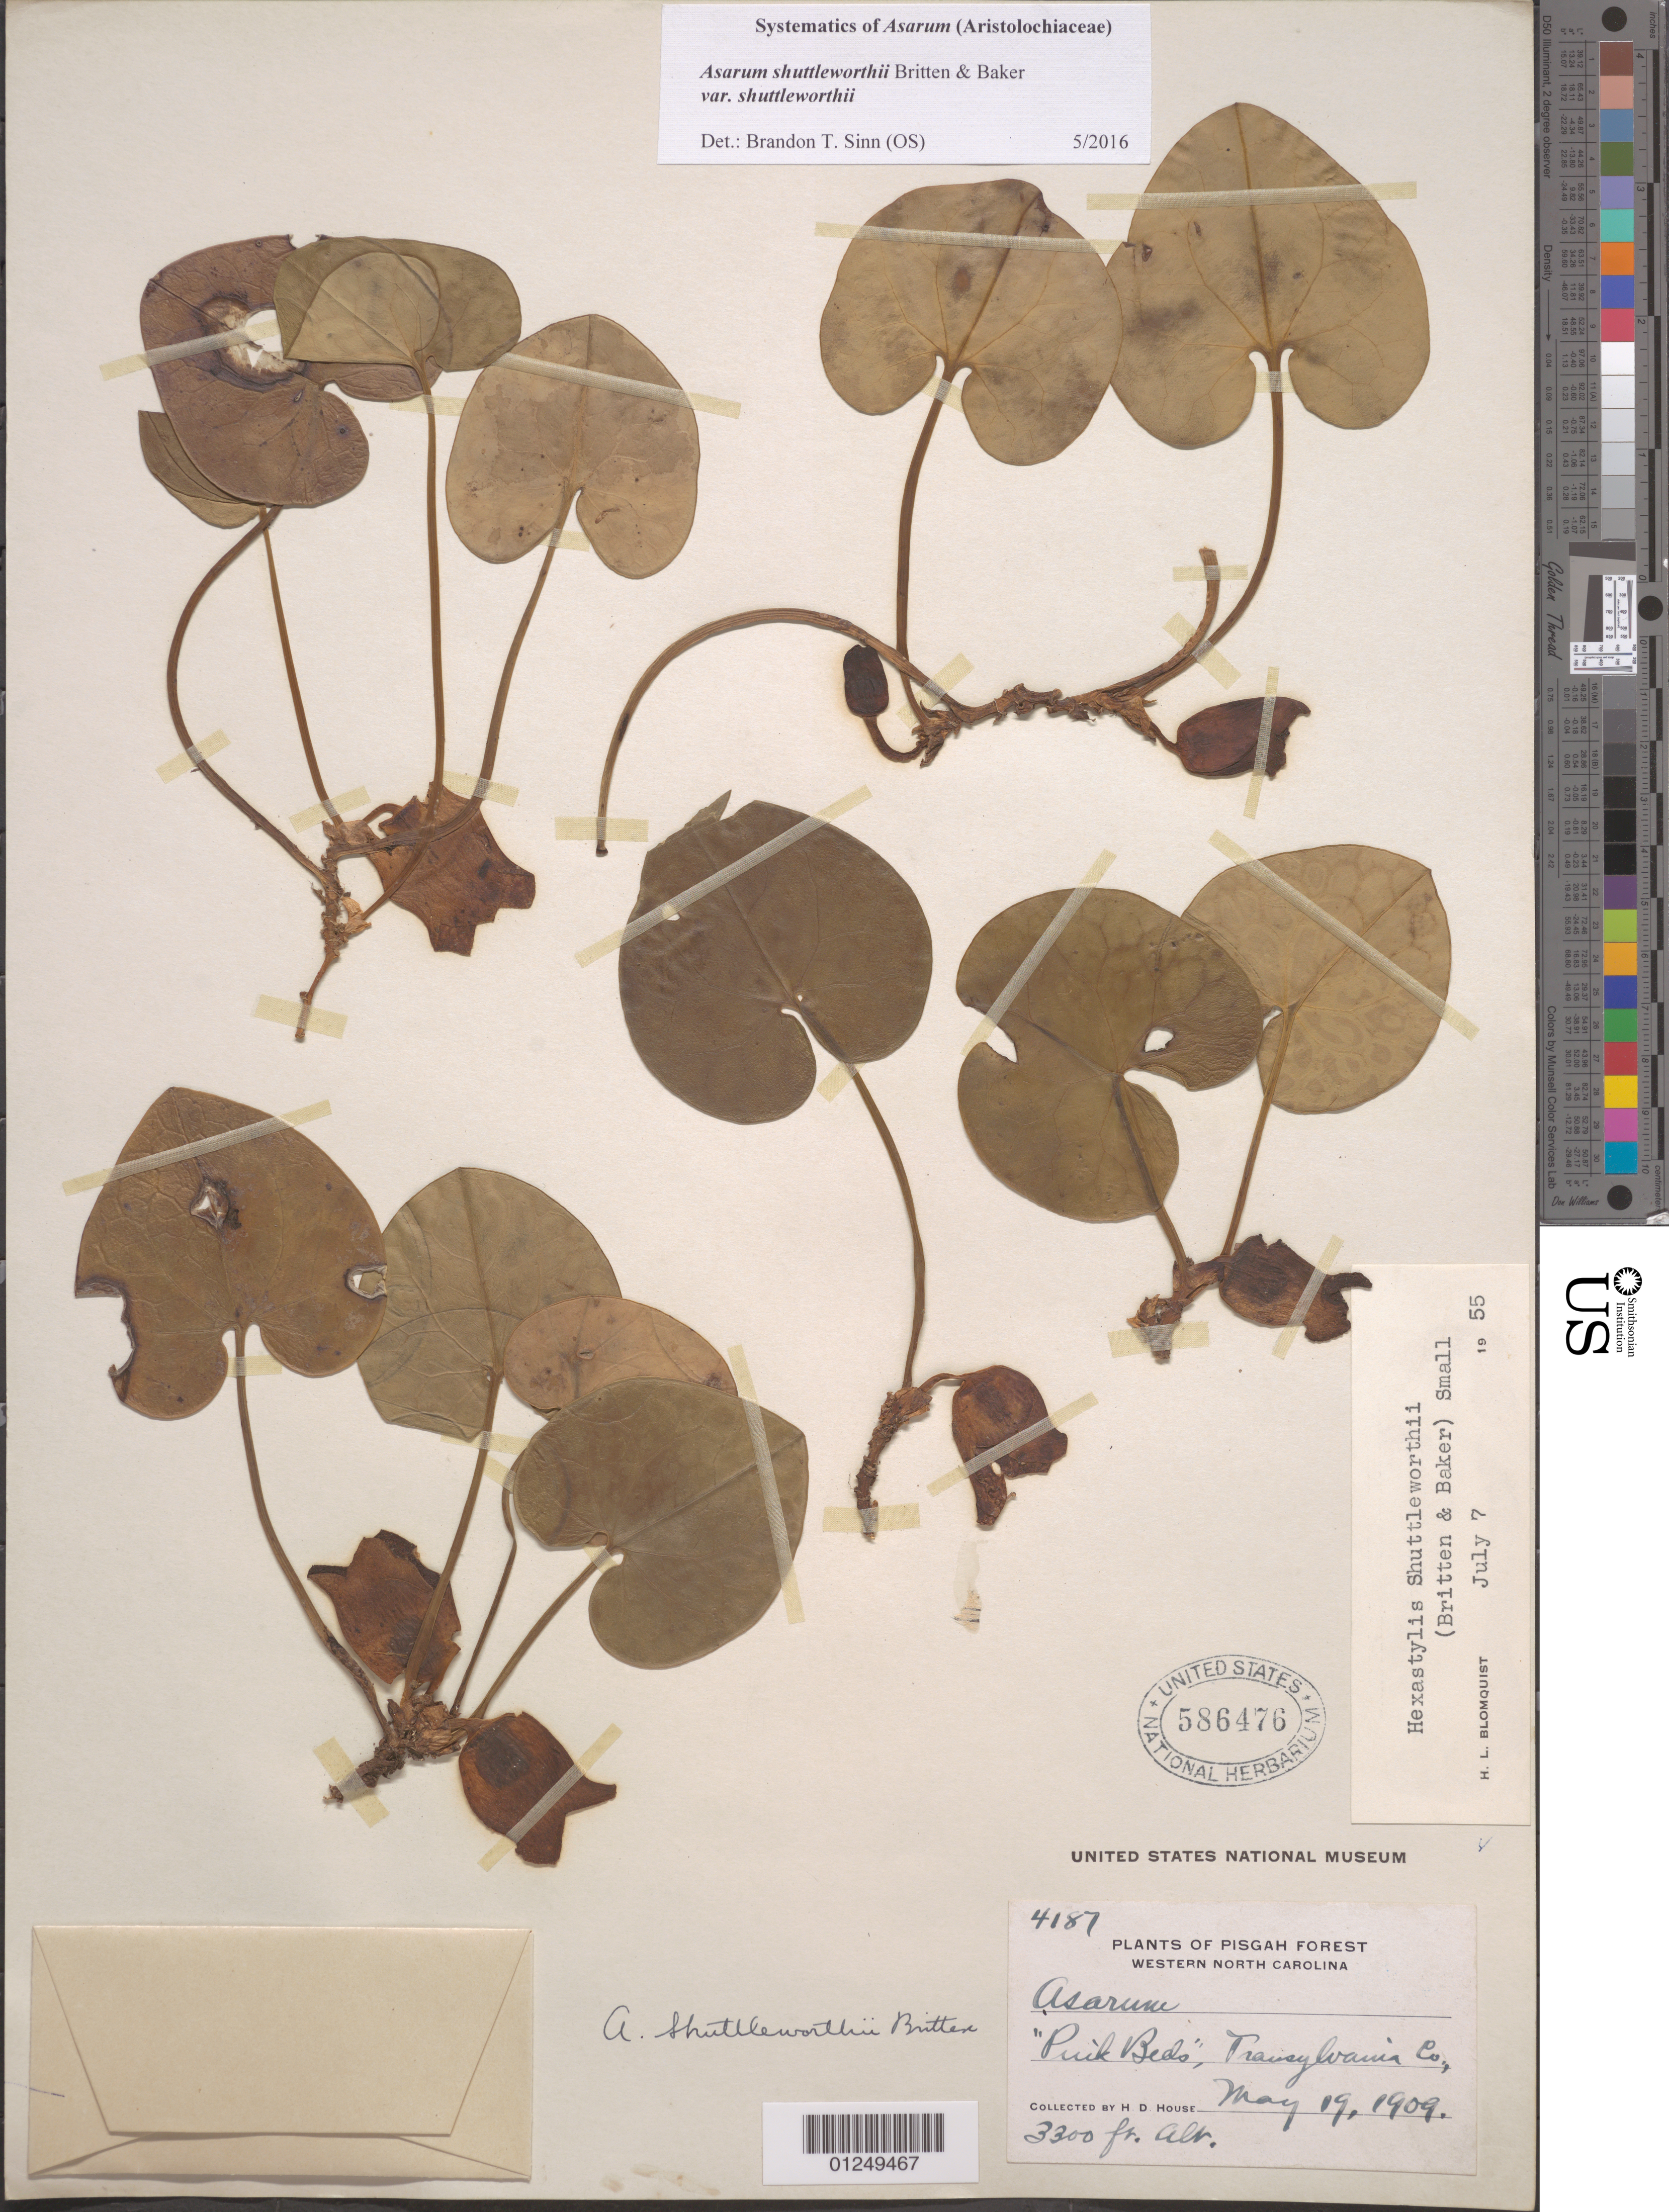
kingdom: Plantae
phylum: Tracheophyta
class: Magnoliopsida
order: Piperales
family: Aristolochiaceae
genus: Hexastylis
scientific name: Hexastylis shuttleworthii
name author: (Britton & Baker f.) Small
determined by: Blomquist, H. L.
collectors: H. D. House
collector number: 4187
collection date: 1909-05-19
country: United States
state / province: North Carolina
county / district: Transylvania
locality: "Pinks Beds", Pisgah Forest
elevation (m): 1006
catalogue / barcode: US 586476